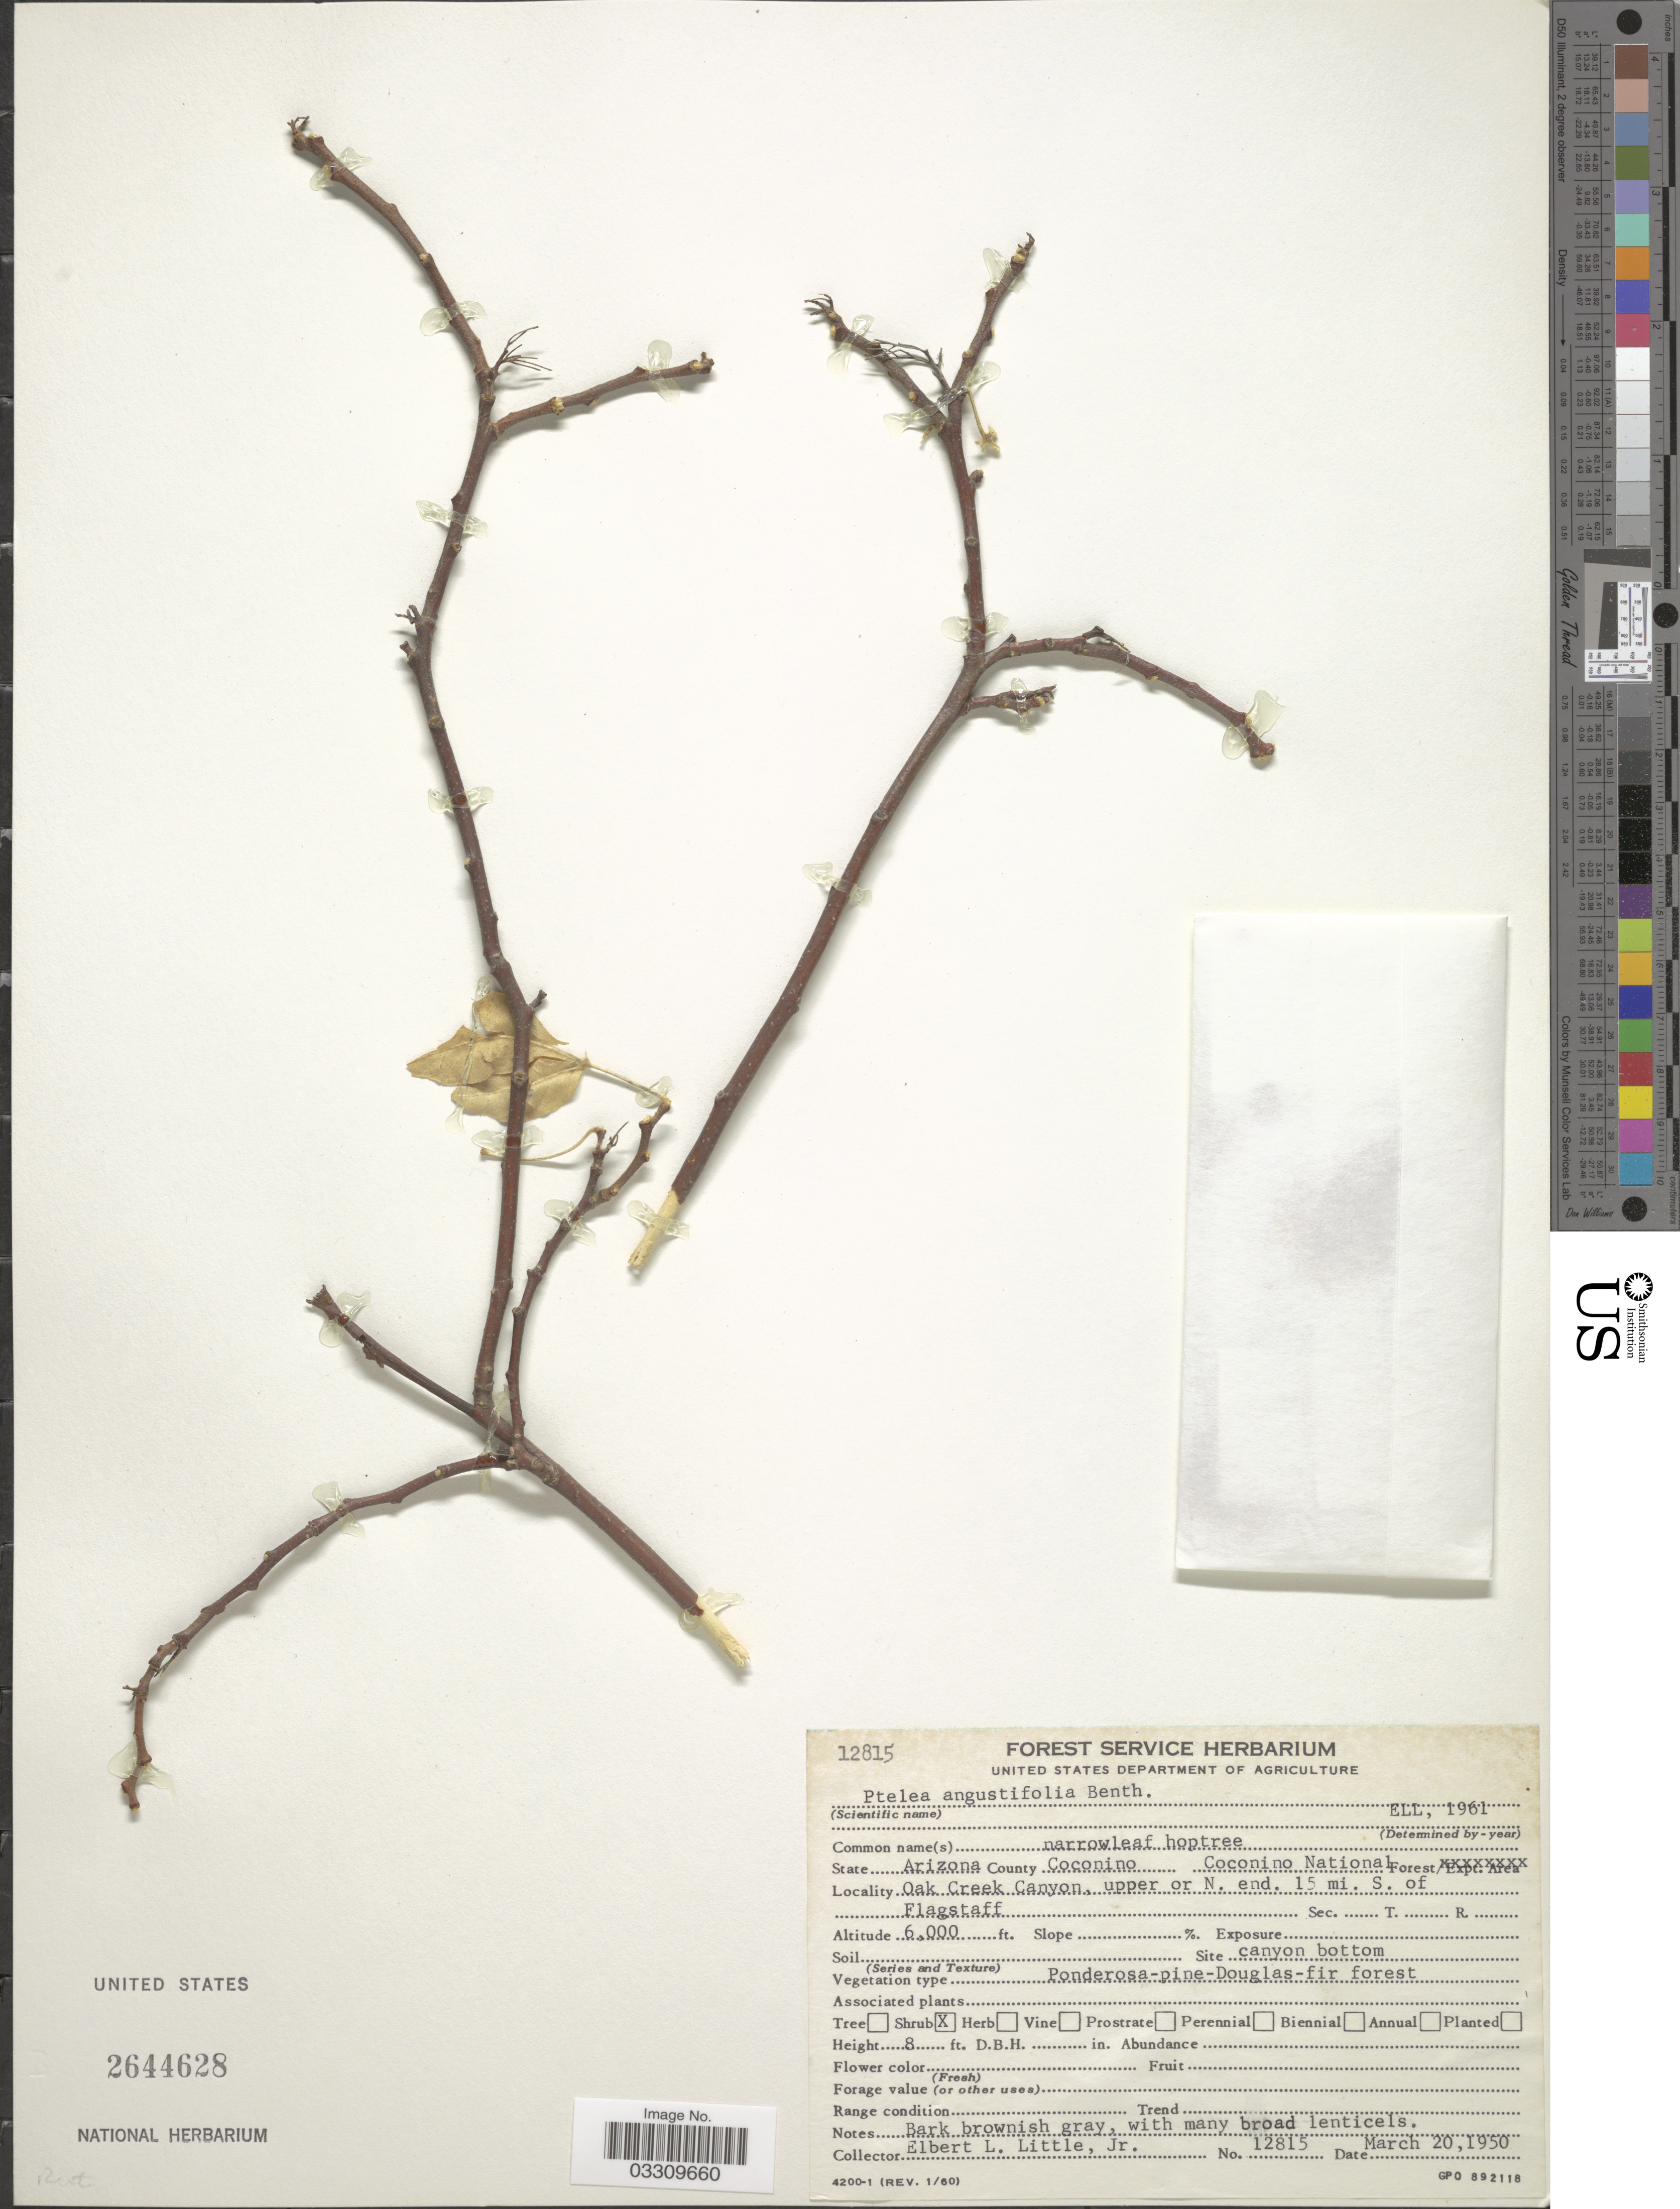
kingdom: Plantae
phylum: Tracheophyta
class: Magnoliopsida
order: Sapindales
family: Rutaceae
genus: Ptelea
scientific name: Ptelea trifoliata subsp. angustifolia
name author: (Benth.) V. L. Bailey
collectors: E. L. Little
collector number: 12815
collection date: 1950-03-20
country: United States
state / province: Arizona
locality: County Coconino, Coconino National Forest, Oak Creek Canyon, upper or N. end. 15 mi. S. of Flagstaff.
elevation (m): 1829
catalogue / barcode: US 2644628